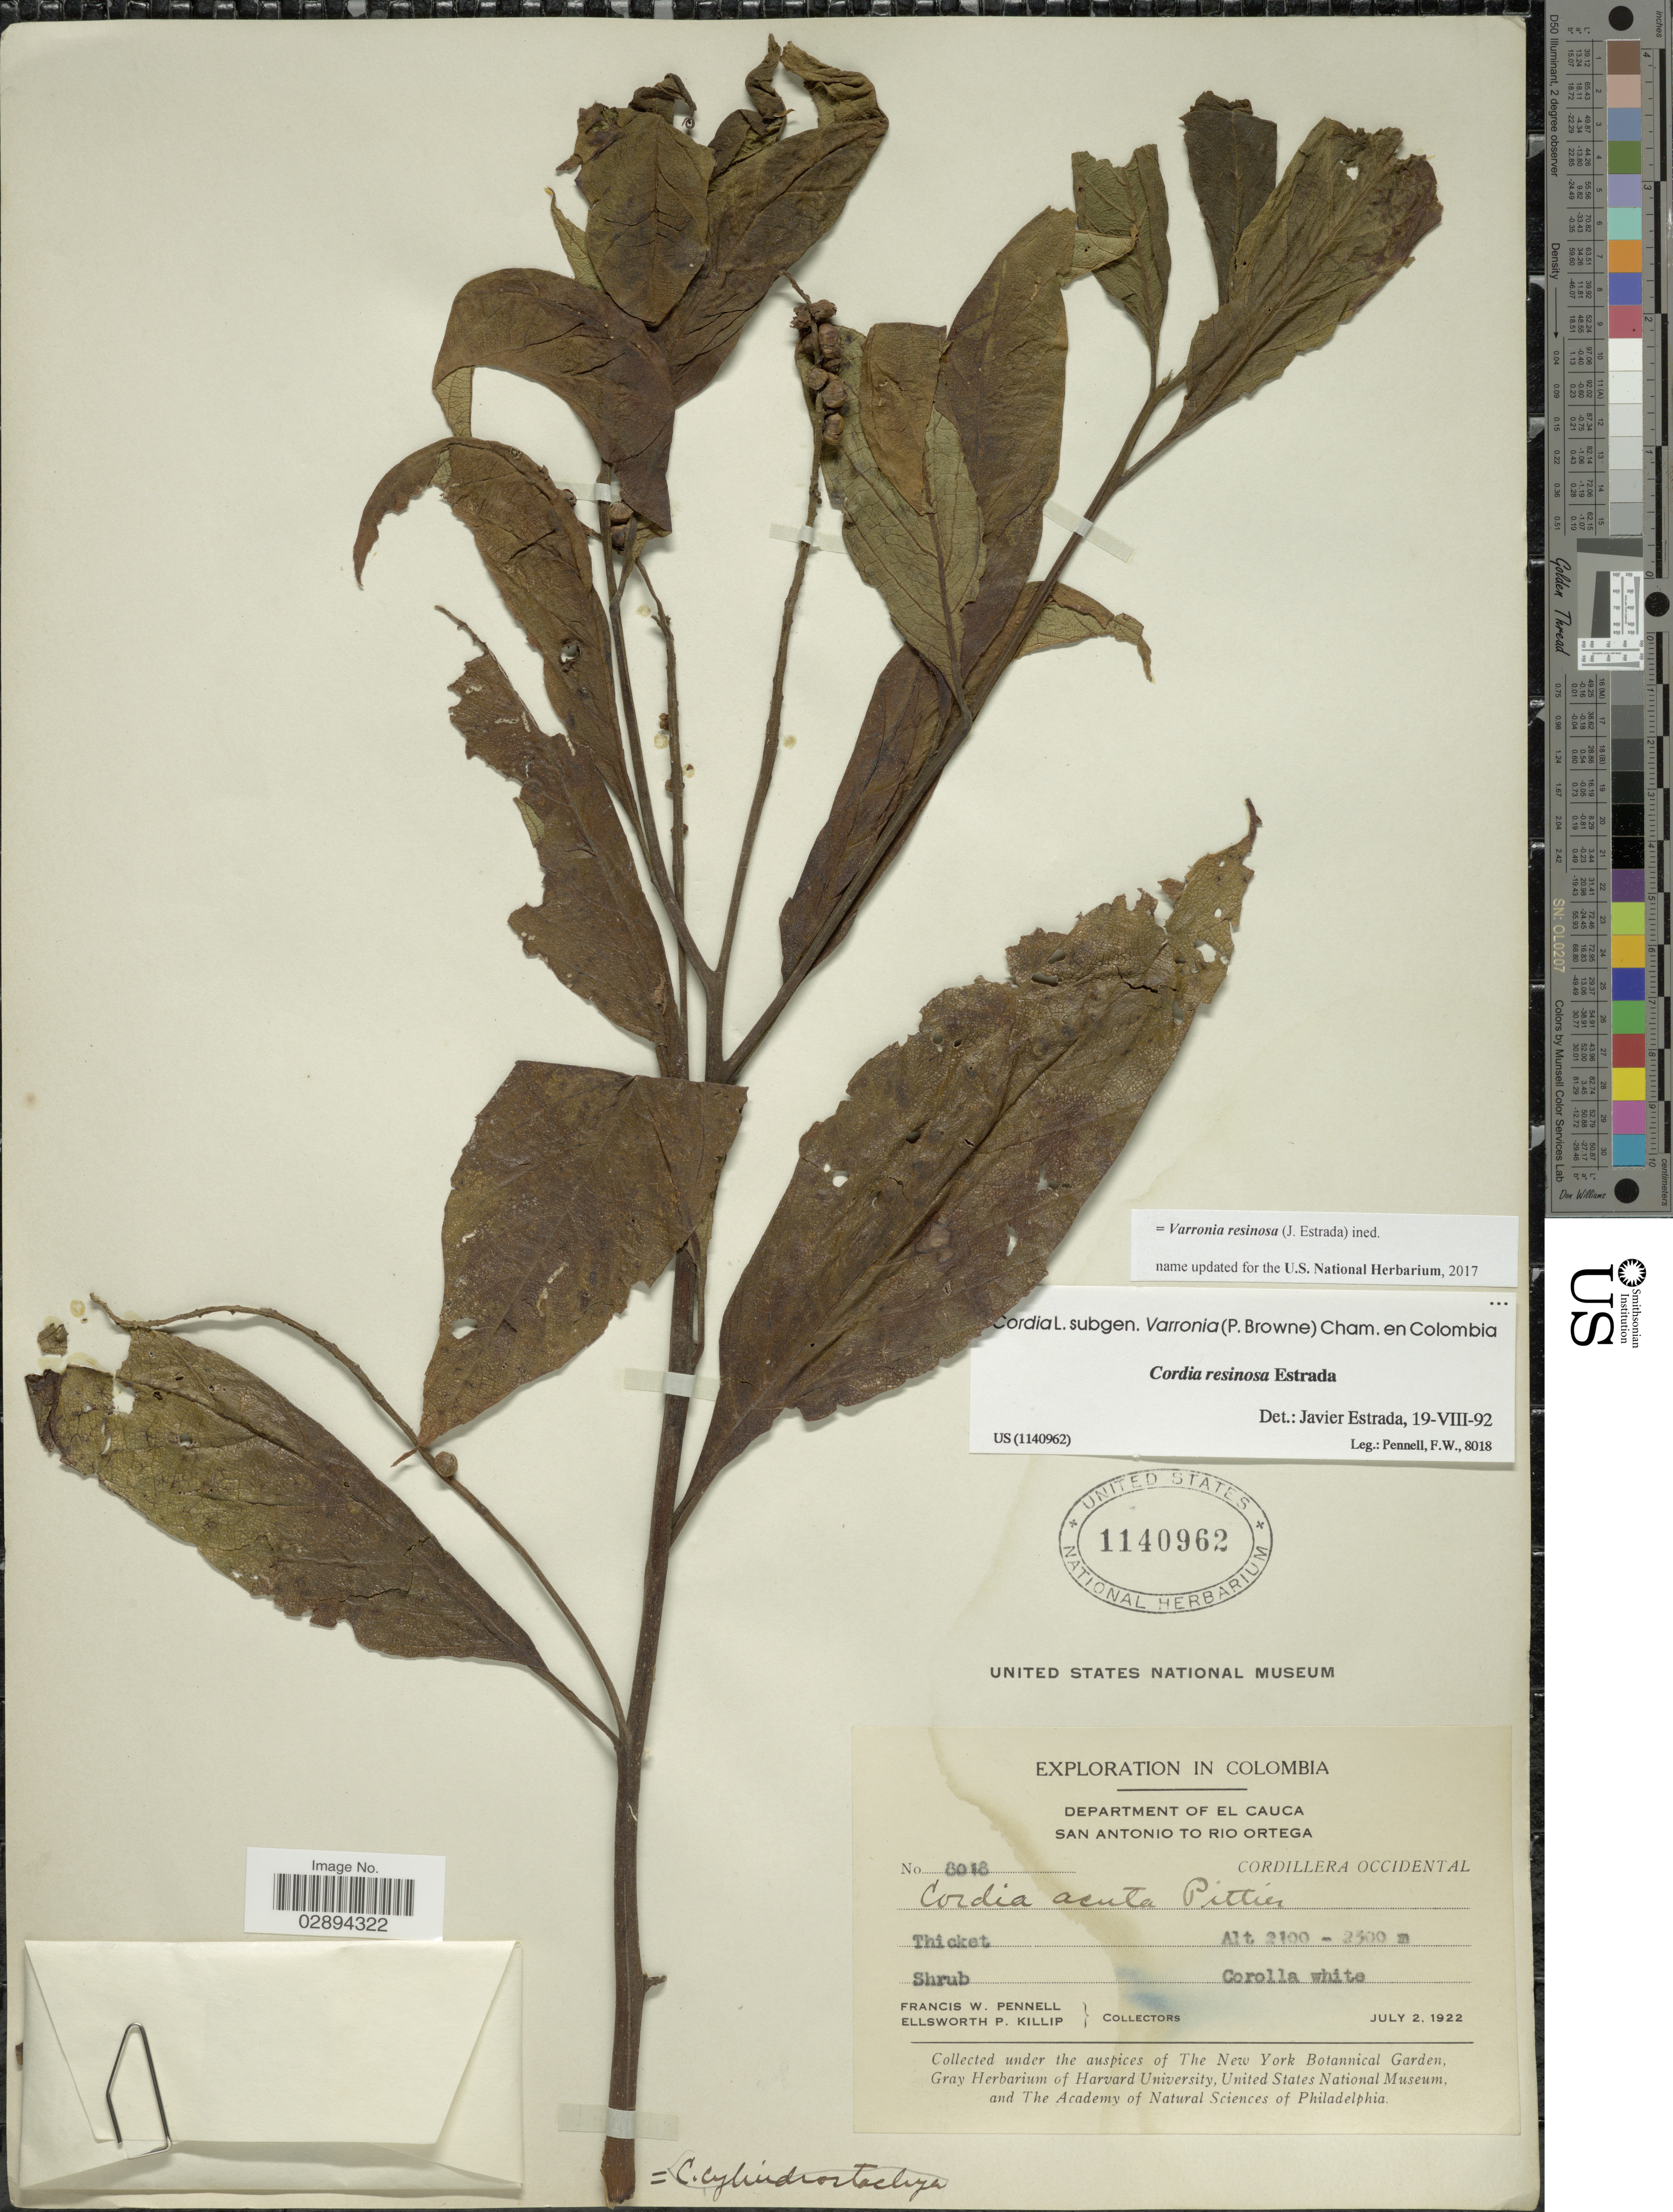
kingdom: Plantae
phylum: Tracheophyta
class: Magnoliopsida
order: Boraginales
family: Cordiaceae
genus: Varronia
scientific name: Varronia resinosa (J. Estrada) comb. nov. ined.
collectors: F. W. Pennell & E. P. Killip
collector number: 8018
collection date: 1922-07-02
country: Colombia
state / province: Cauca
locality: Department of El Cauca, San Antonio to Rio Ortega, Cordillera Occidental.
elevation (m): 2100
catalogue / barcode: US 1140962